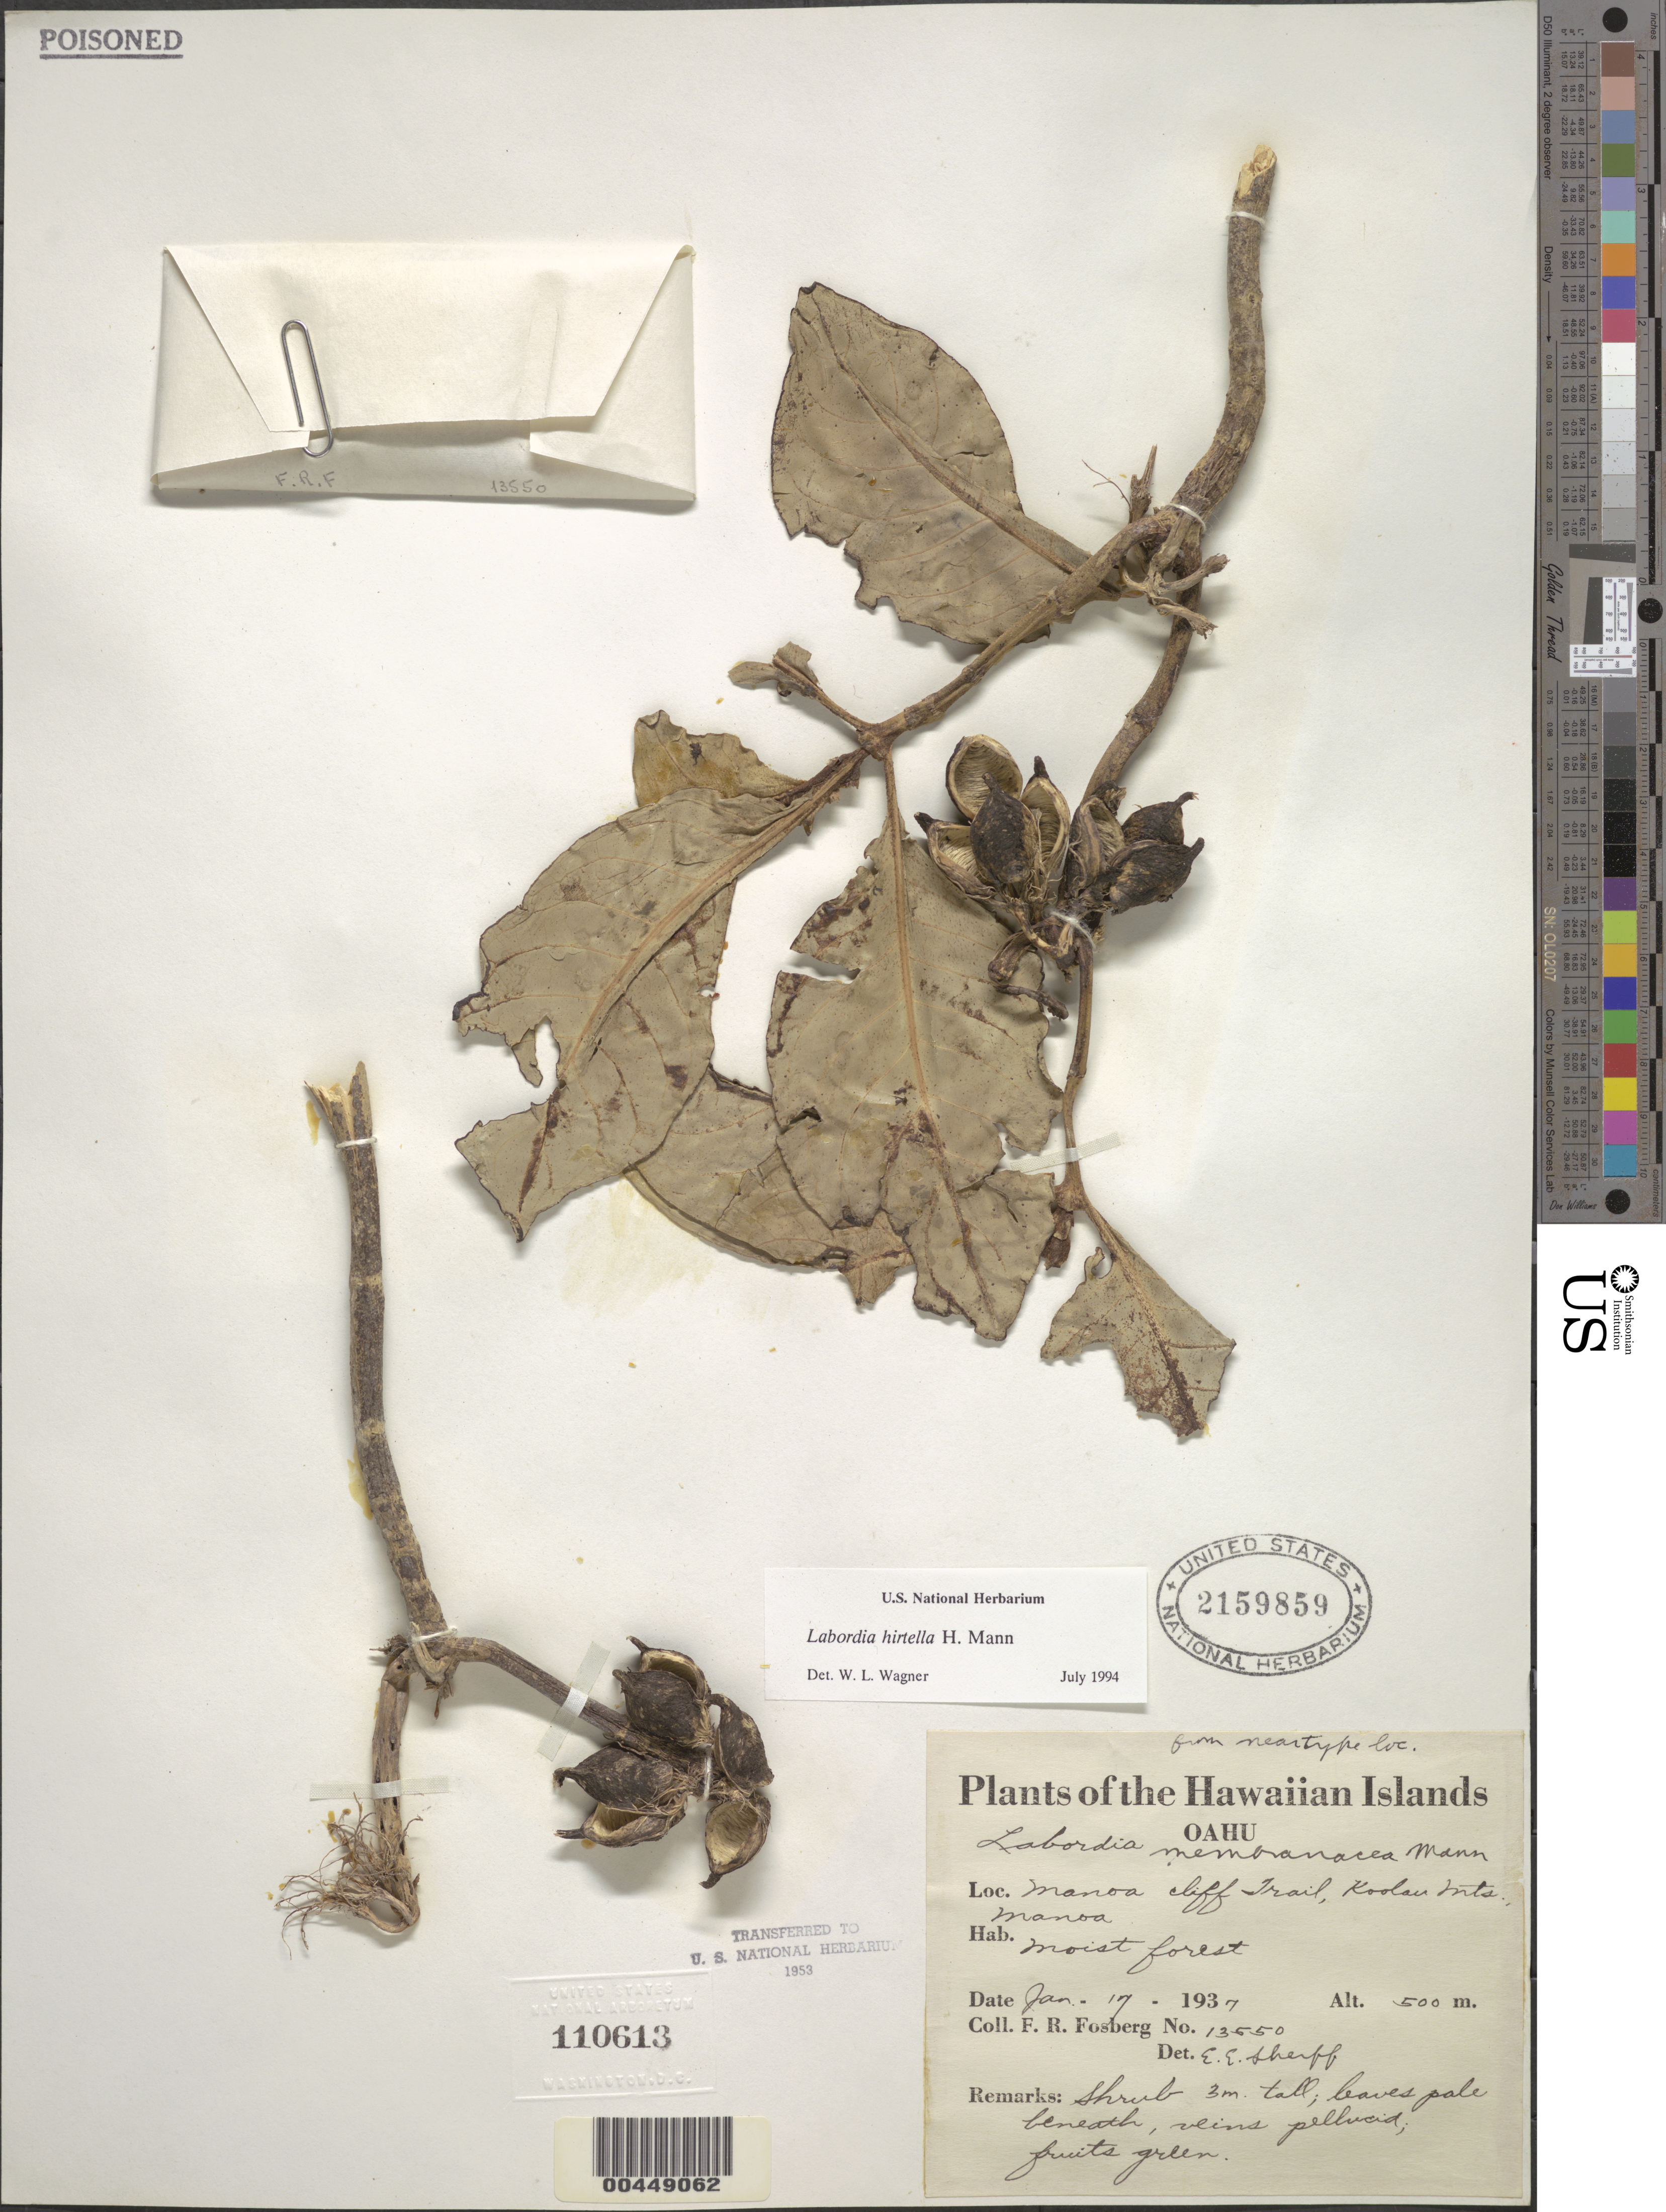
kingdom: Plantae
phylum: Tracheophyta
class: Magnoliopsida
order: Gentianales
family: Loganiaceae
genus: Geniostoma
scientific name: Geniostoma hirtellum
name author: (H. Mann) Byng & Christenh.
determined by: Wagner, W. L., (BOT), Smithsonian Institution - National Museum of Natural History (UNITED STATES)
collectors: F. R. Fosberg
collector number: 13550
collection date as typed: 17 Jan 1937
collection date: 1937-01-17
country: United States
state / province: Hawaii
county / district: Honolulu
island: Oahu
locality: Manoa Cliff Trail, Koolau Mts, Manoa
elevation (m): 500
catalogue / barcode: US 2159859